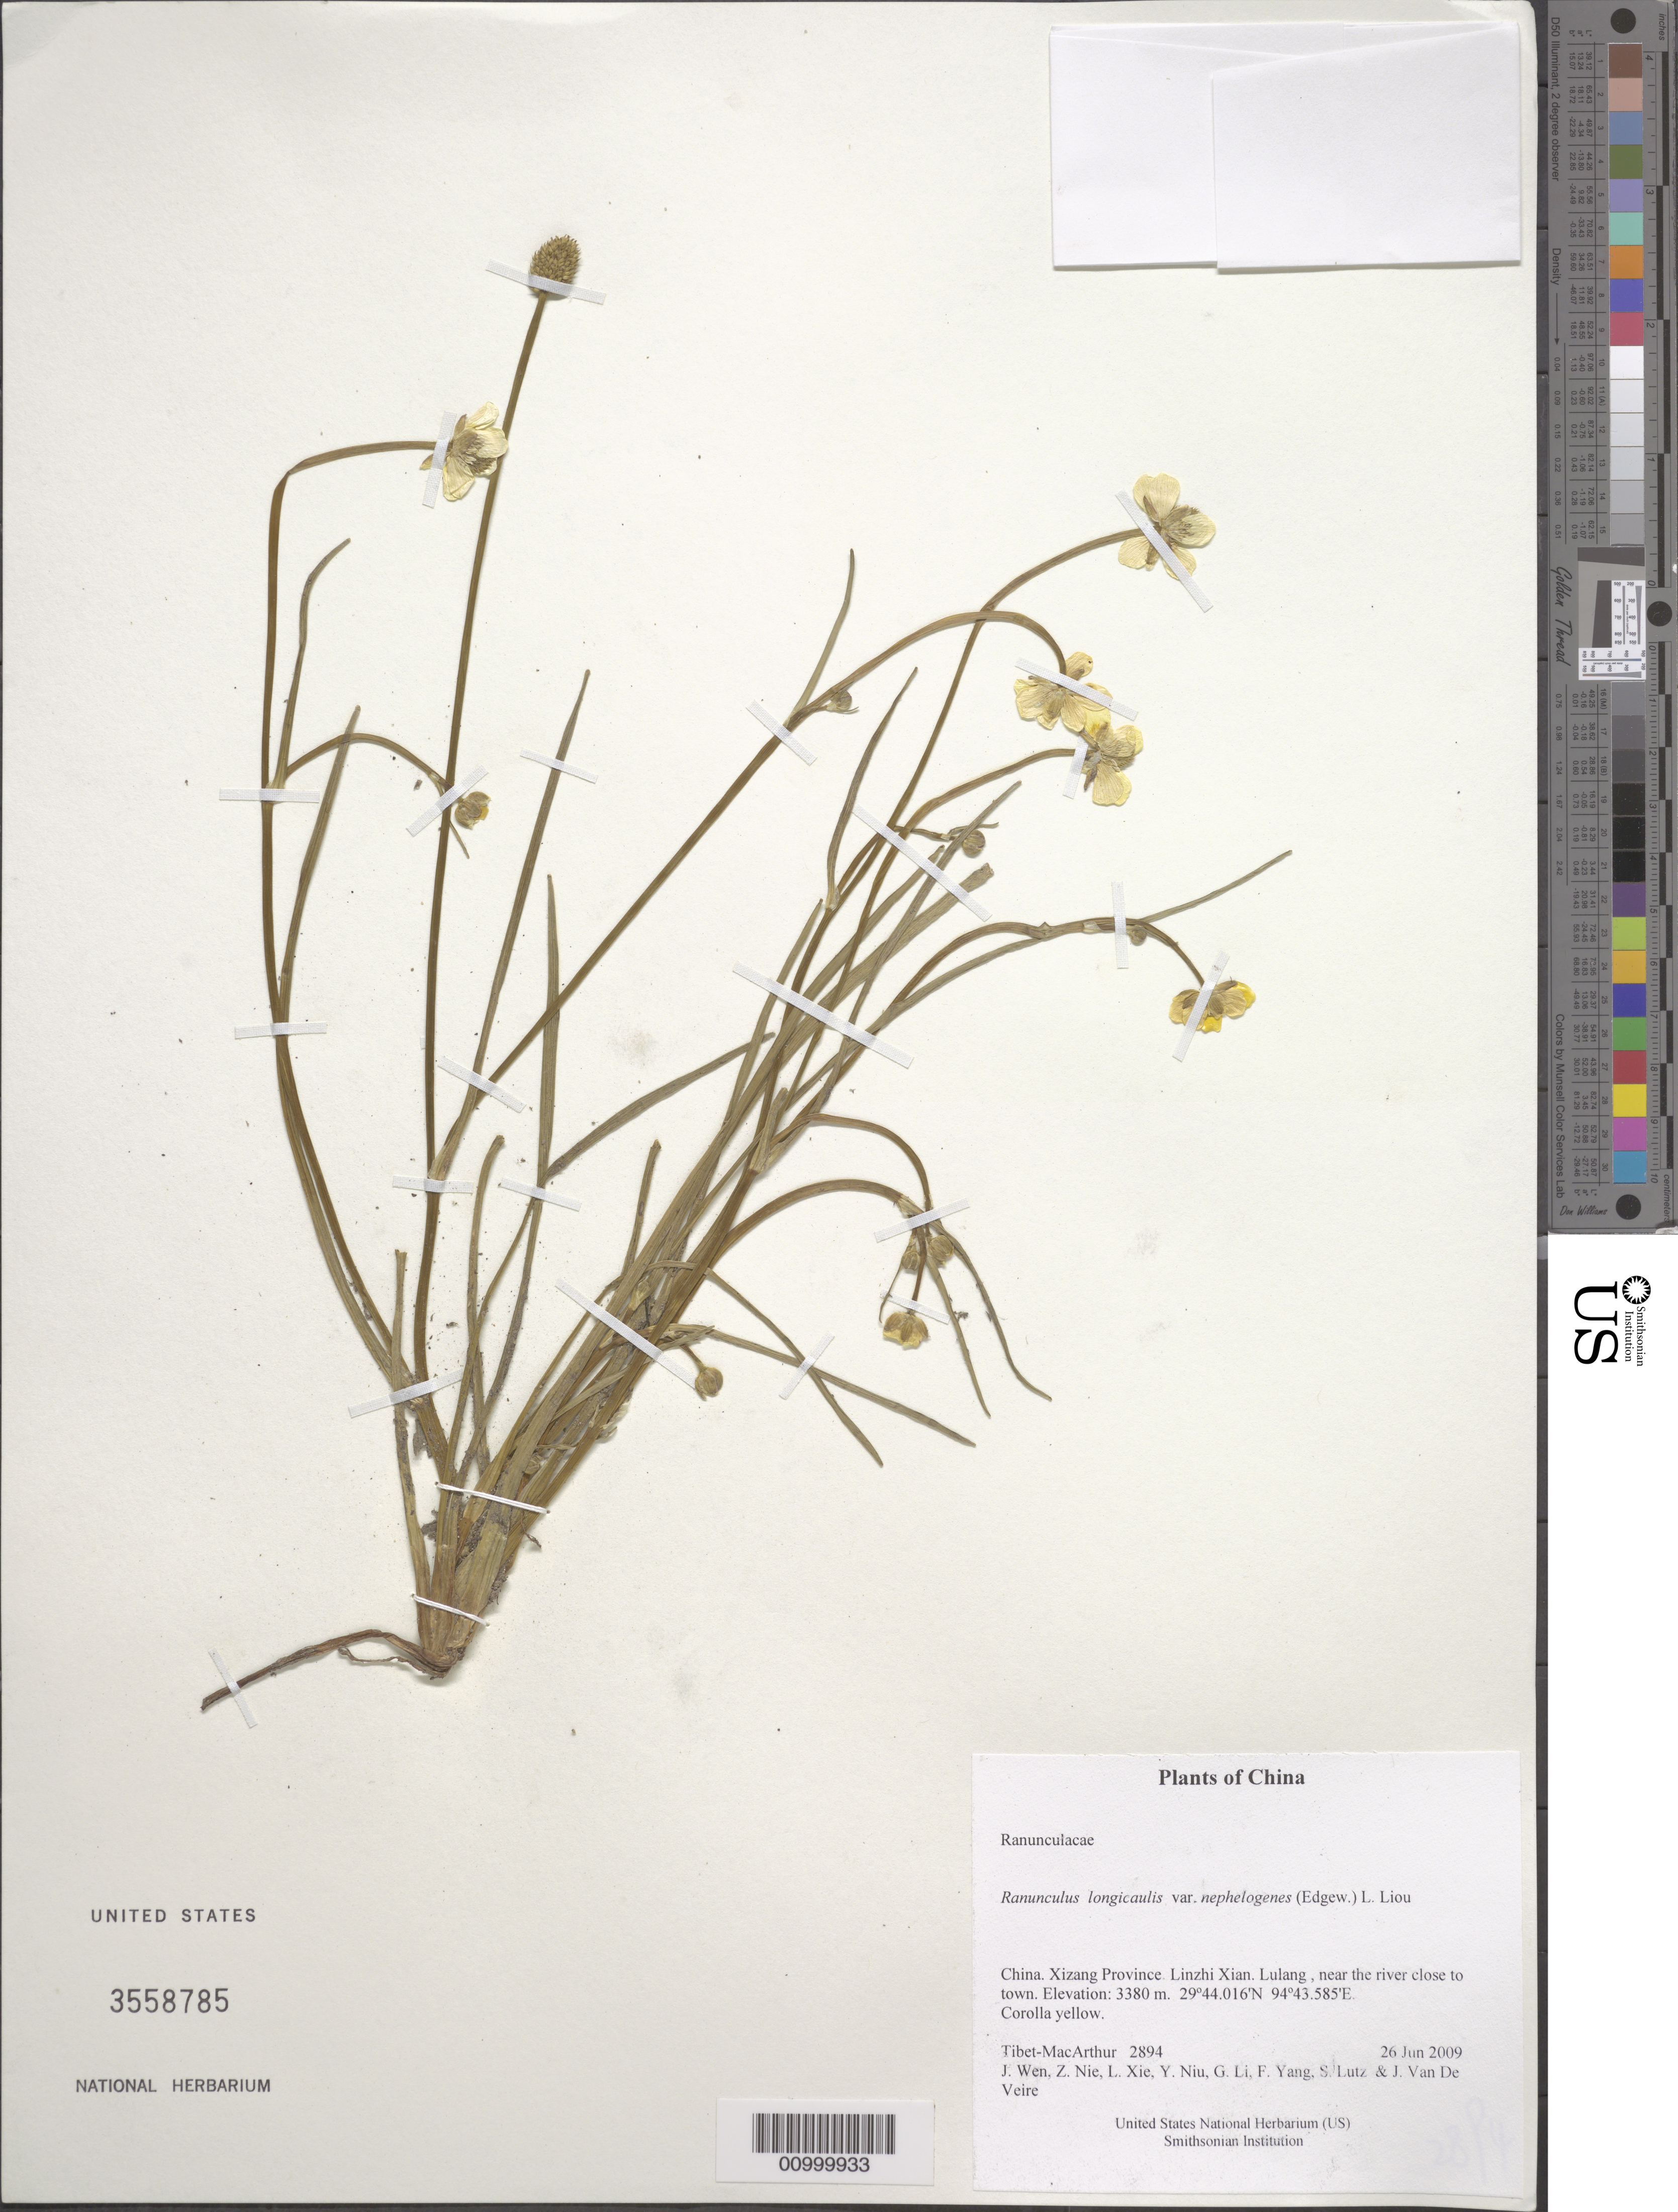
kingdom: Plantae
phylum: Tracheophyta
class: Magnoliopsida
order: Ranunculales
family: Ranunculaceae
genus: Ranunculus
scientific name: Ranunculus longicaulis var. nephelogenes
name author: (Edgew.) L. Liu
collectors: Tibet-MacArthur, J. Wen, Z. Nie, L. Xie, Y. Niu, G. Li, F. Yang, S. Lutz & J. Van De Veire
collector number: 2894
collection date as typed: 26 Jun 2009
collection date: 2009-06-26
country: China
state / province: Xizang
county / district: Linzhi Xian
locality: Lulang , near the river close to town.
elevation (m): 3380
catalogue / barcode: US 3558785